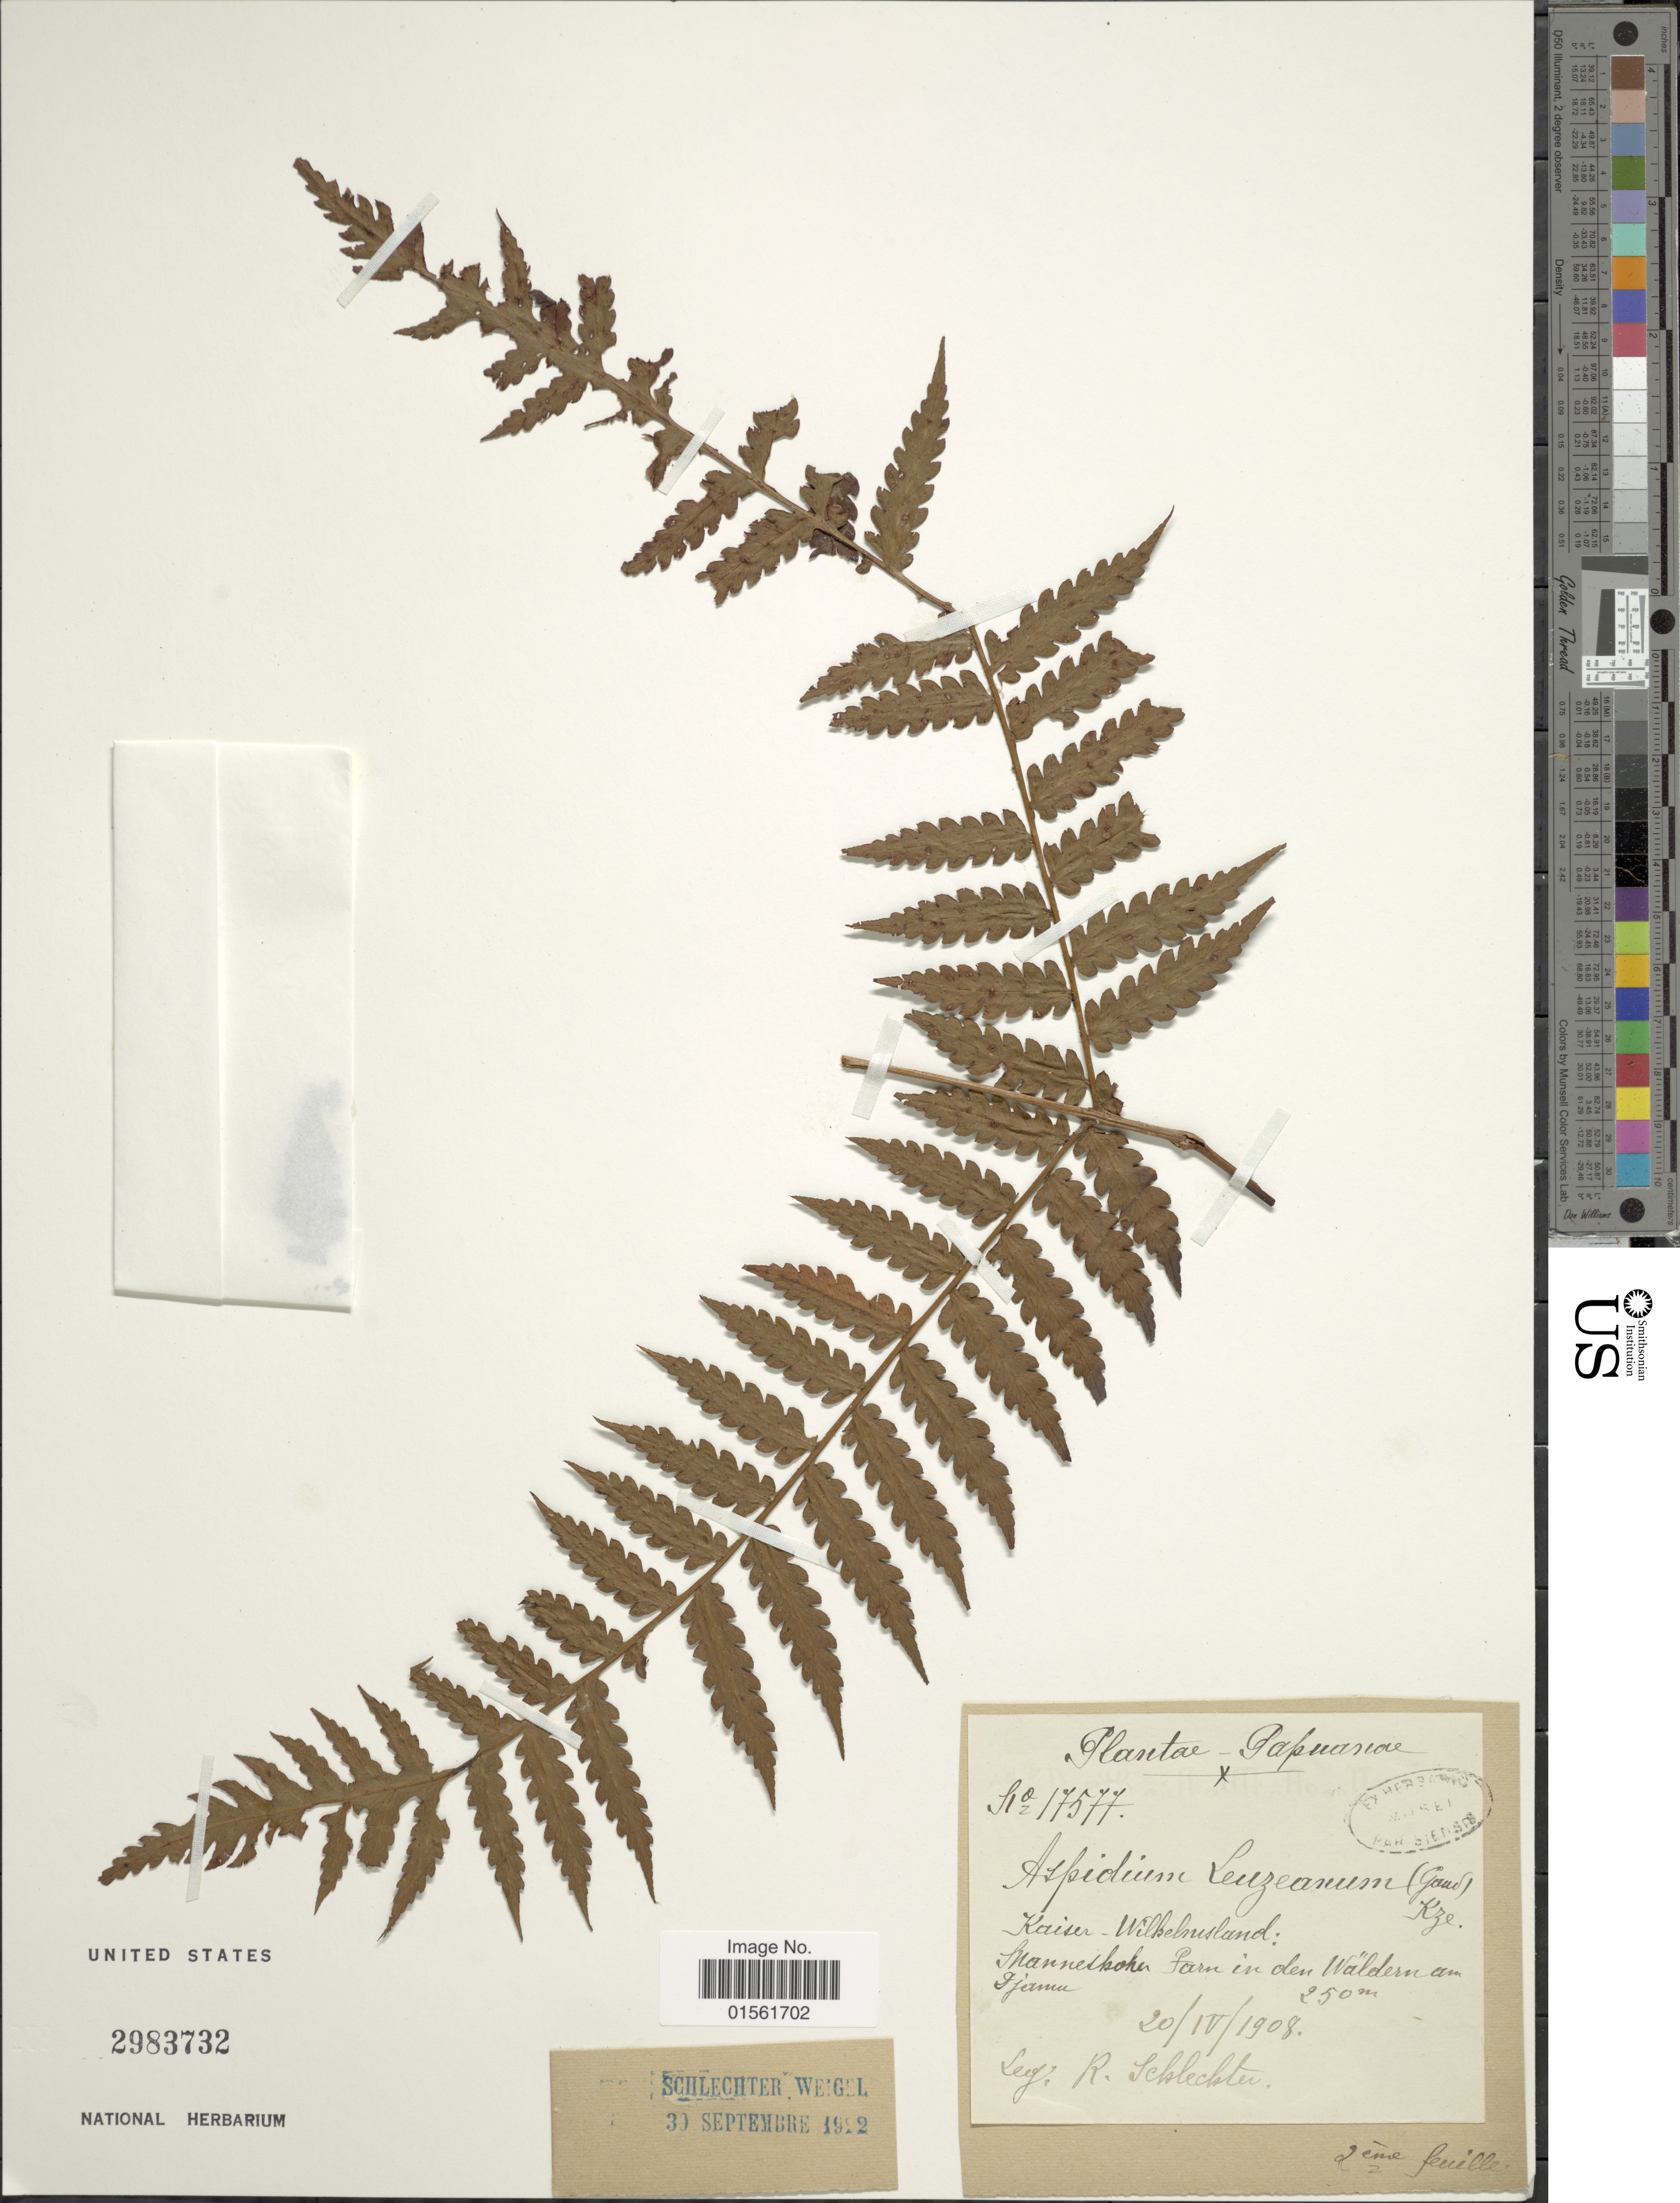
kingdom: Plantae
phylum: Tracheophyta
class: Polypodiopsida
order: Polypodiales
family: Dryopteridaceae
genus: Pleocnemia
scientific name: Pleocnemia leuzeana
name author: (Gaudich.) C. Presl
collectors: F. R. R. Schlechter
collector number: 17577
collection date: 1908-04-20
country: Papua New Guinea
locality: Papuanae, Kaiser-Wilhelmsland: Manneshoher Farn in den Wäldern am Djamu.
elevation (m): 250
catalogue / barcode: US 2983732